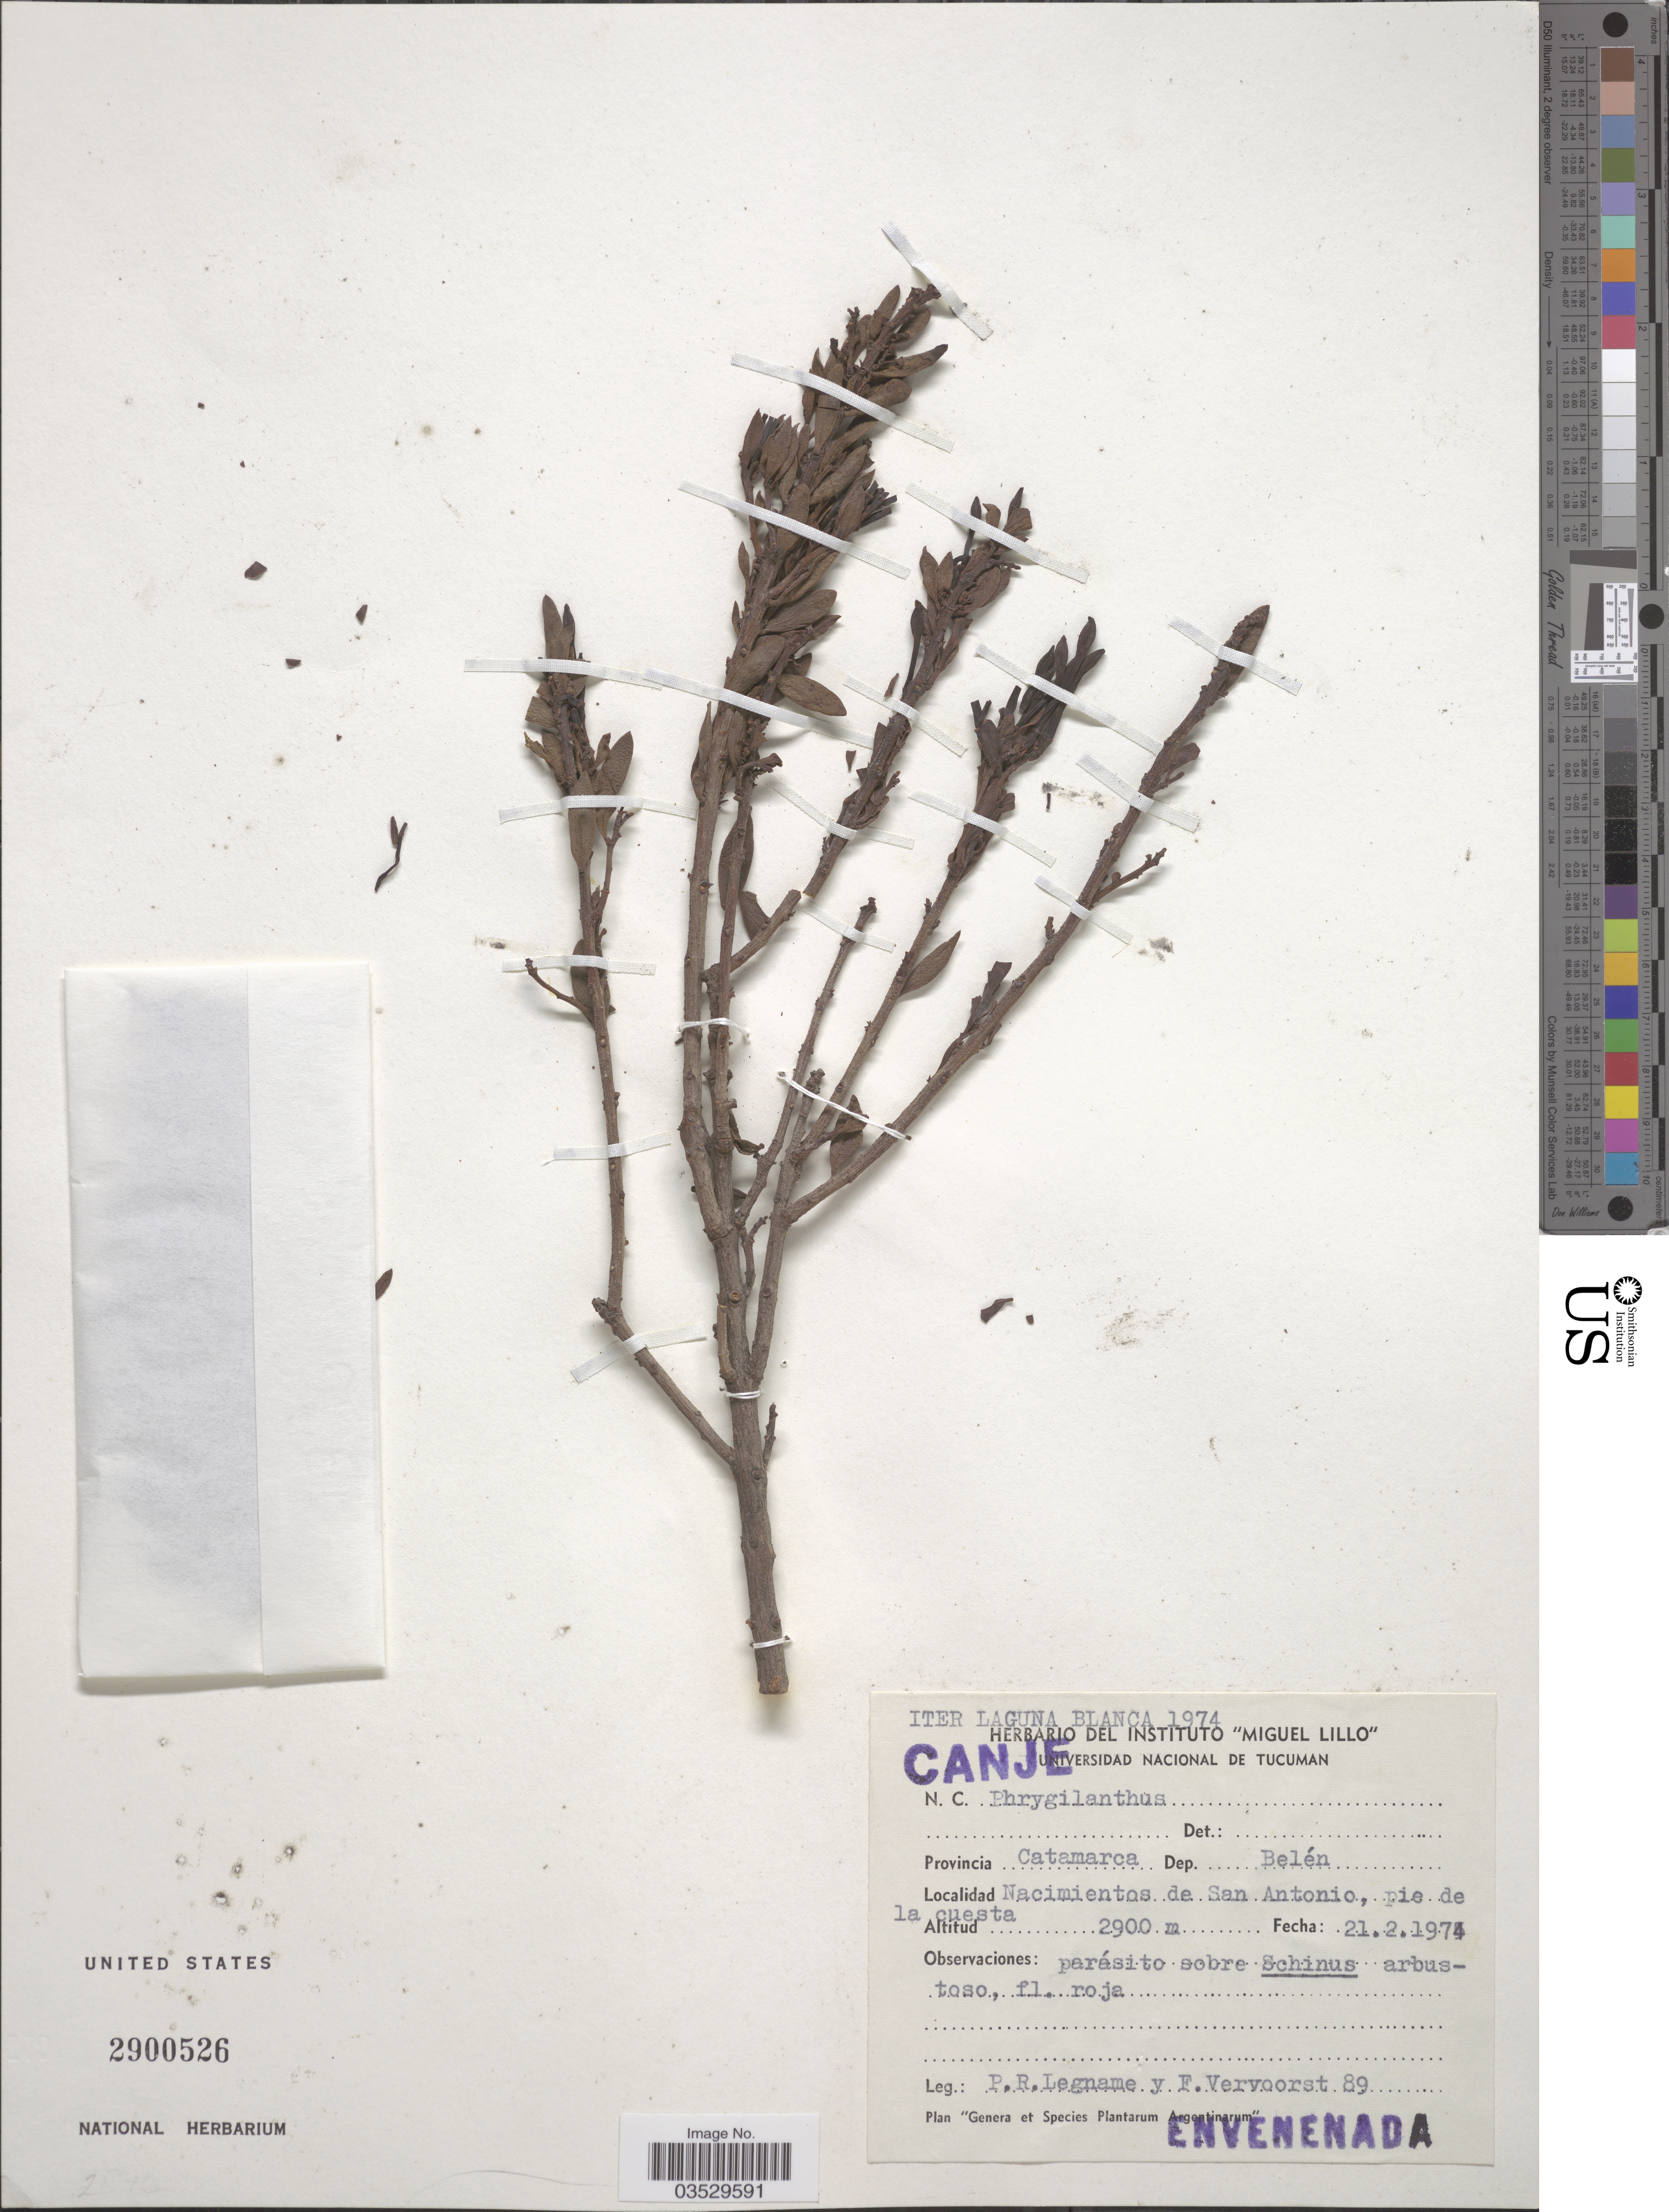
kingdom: Plantae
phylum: Tracheophyta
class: Magnoliopsida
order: Santalales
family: Loranthaceae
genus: Tristerix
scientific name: Tristerix verticillatus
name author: (Ruiz & Pav.) Barlow & Wiens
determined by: Caraballo-Ortiz, Marcos A., (MISS), University of Mississippi (UNITED STATES)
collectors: P. R. Legname & F. Vervoorst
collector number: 89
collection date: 1974-02-21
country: Argentina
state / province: Catamarca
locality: Dep. Belén. Nacimientos de San Antonio, pie de la cuesta.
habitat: Pie de la cuesta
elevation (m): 2900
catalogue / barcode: US 2900526